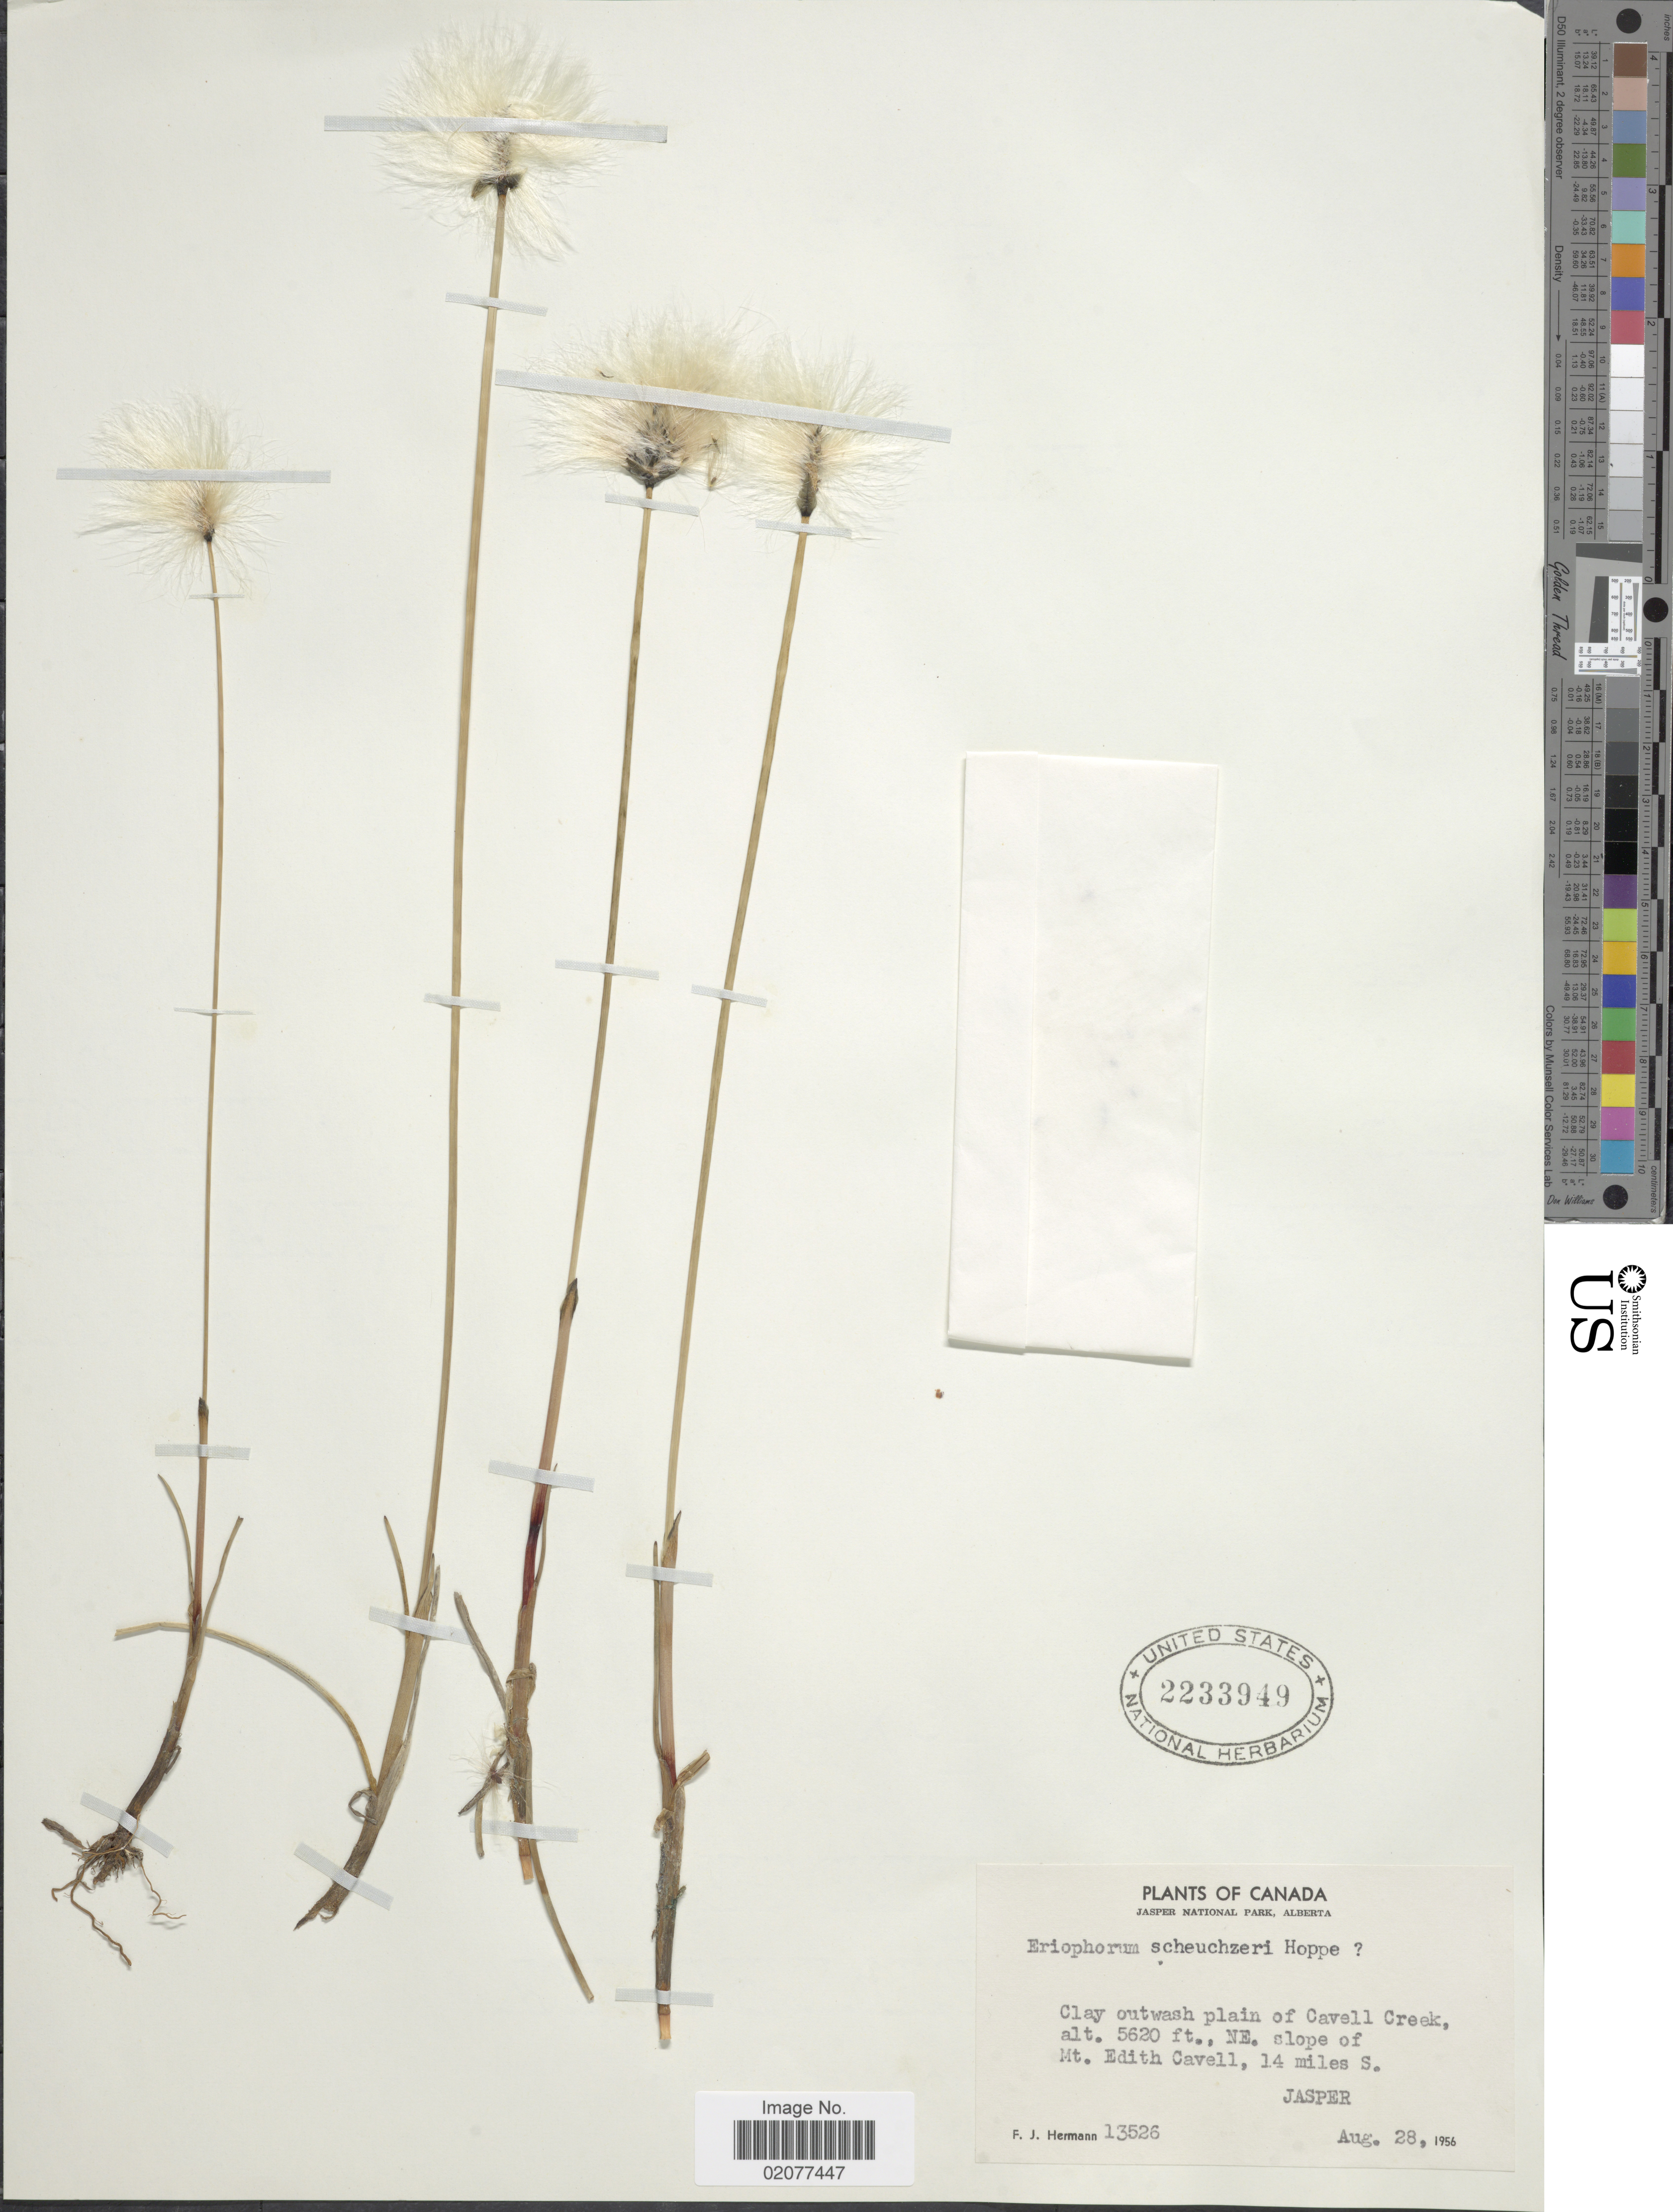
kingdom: Plantae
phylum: Tracheophyta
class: Liliopsida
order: Poales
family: Cyperaceae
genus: Eriophorum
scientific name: Eriophorum scheuchzeri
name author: Hoppe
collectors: F. J. Hermann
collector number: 13526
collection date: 1956-08-28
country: Canada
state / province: Alberta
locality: Canada. Jasper National Park, Alberta. NE, slope of Mt. Edith cavell, 14 miles S. Jasper.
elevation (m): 1713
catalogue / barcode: US 2233949